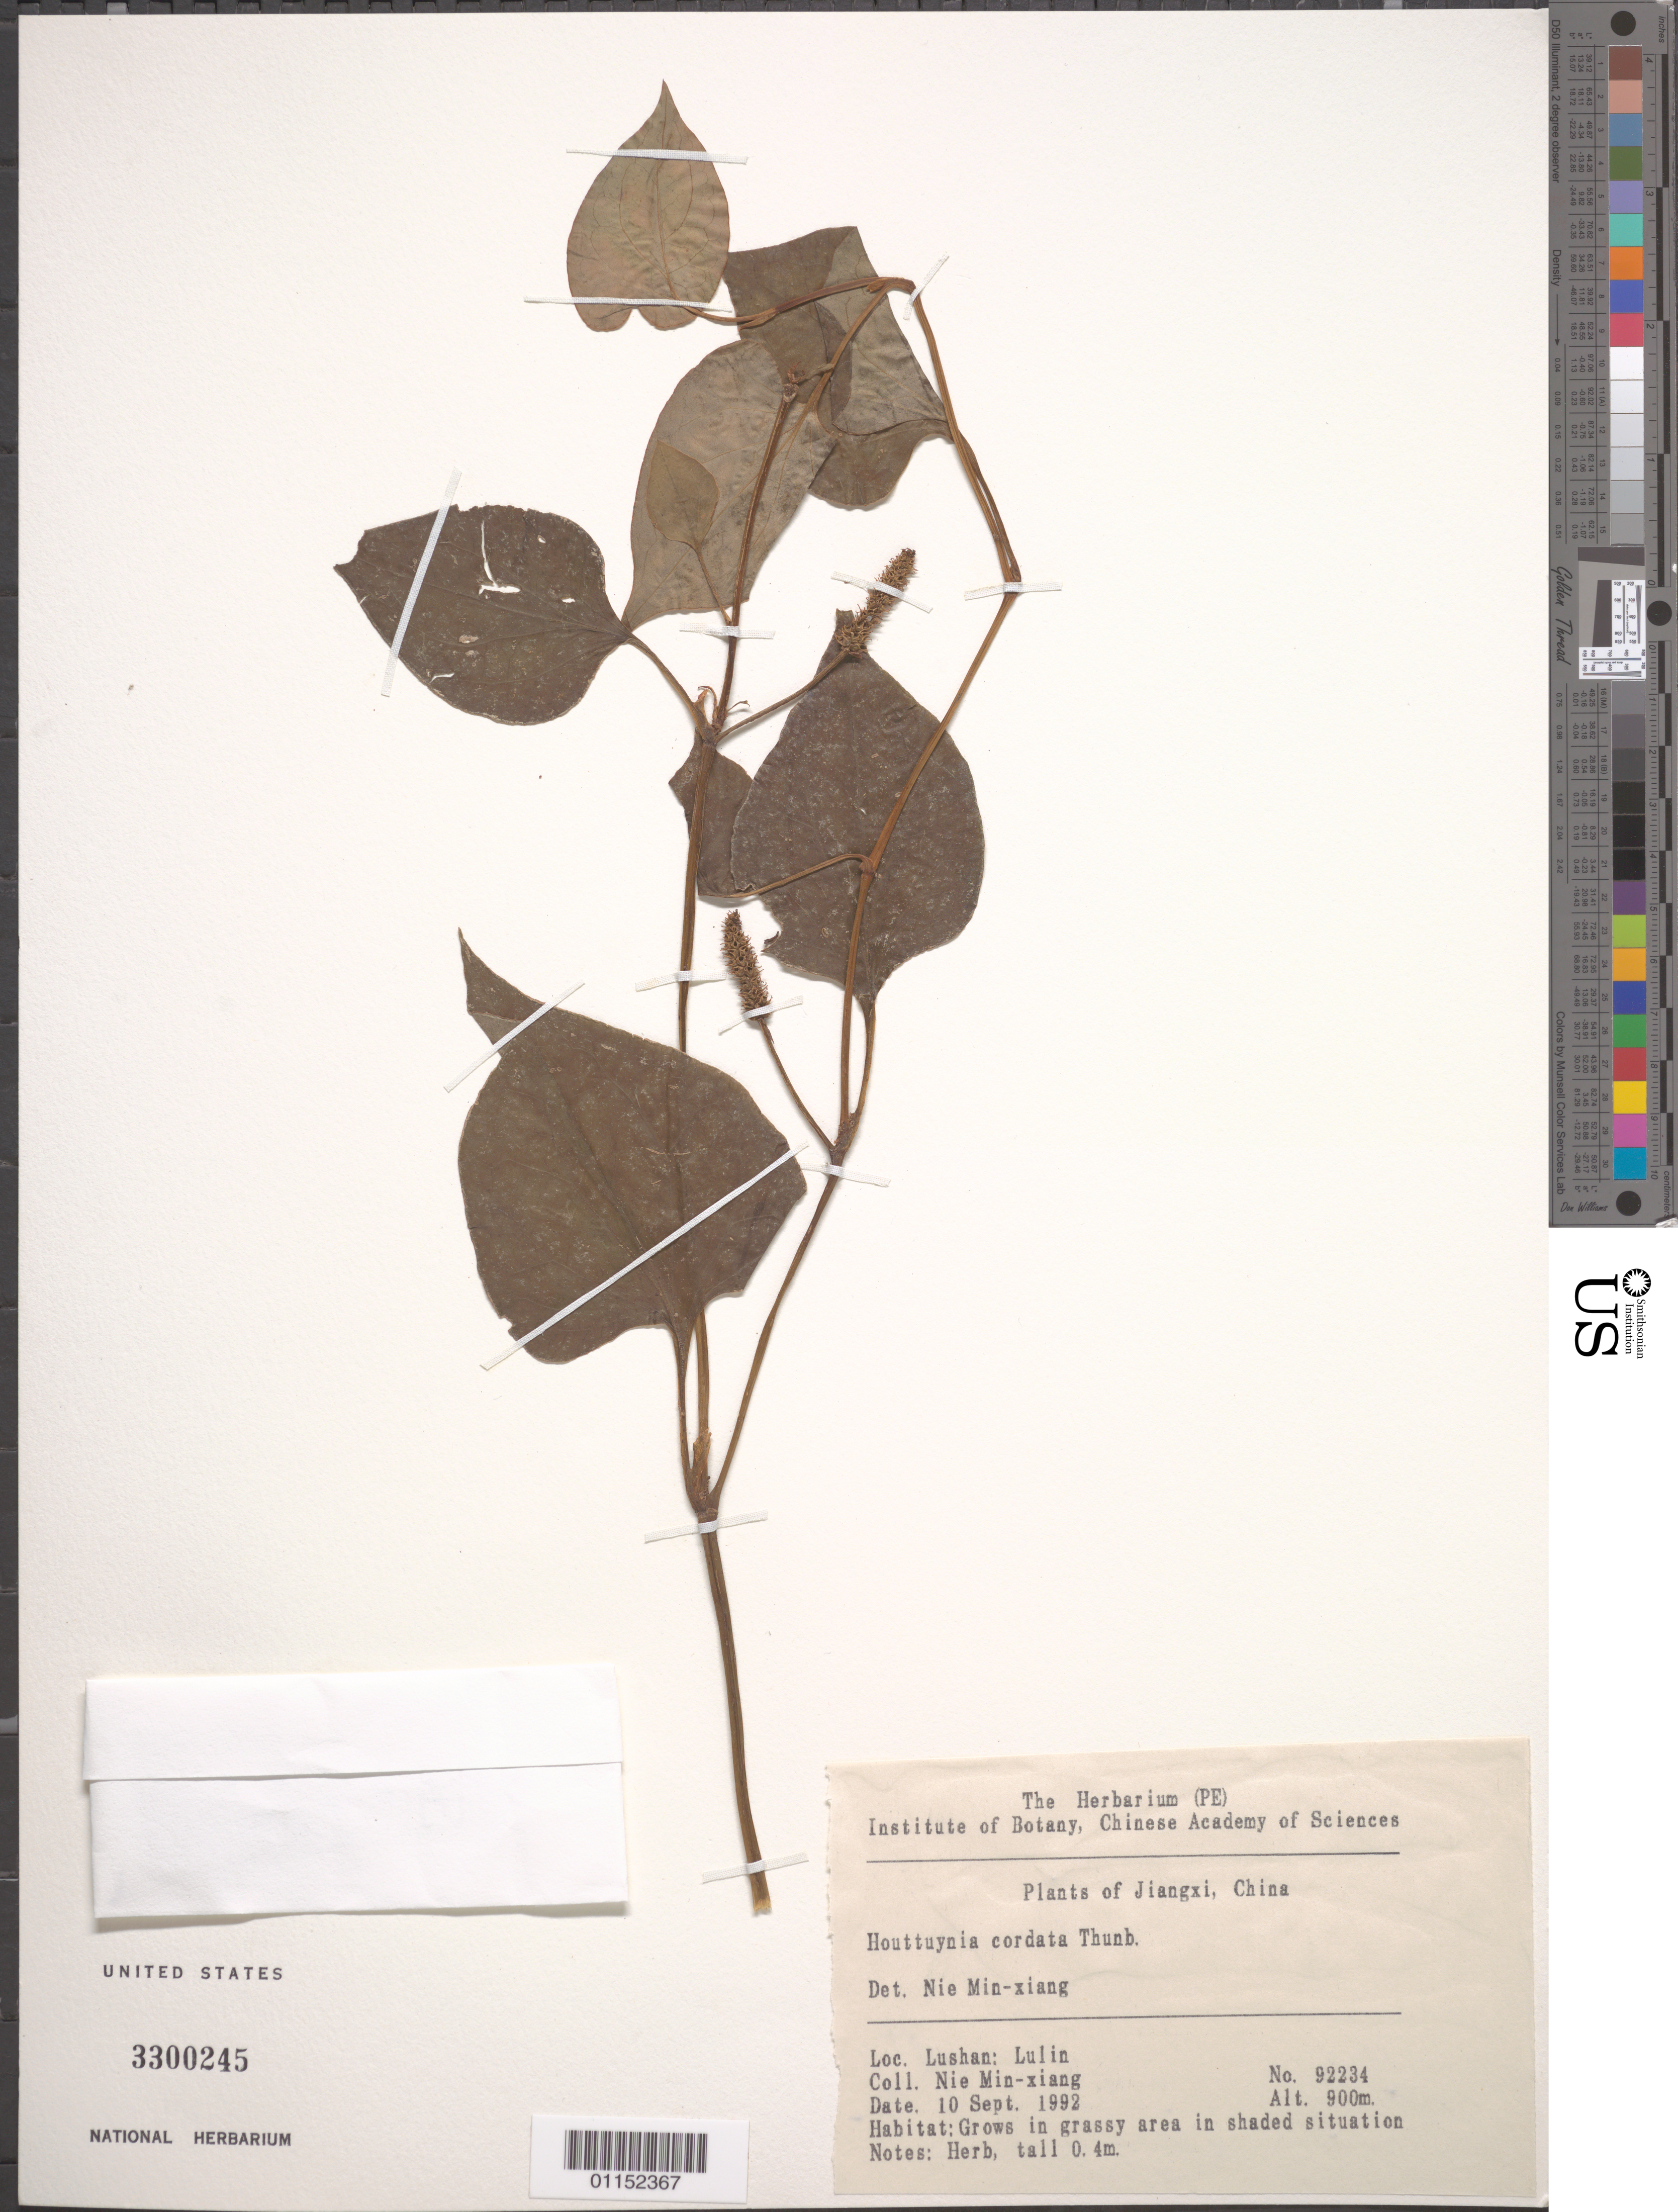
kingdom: Plantae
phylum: Tracheophyta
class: Magnoliopsida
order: Piperales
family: Saururaceae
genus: Houttuynia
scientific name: Houttuynia cordata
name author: Thunb.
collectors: Nie Min-xiang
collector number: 92234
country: China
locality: Jiangxi, Lushan, Lulin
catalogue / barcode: US 3300245